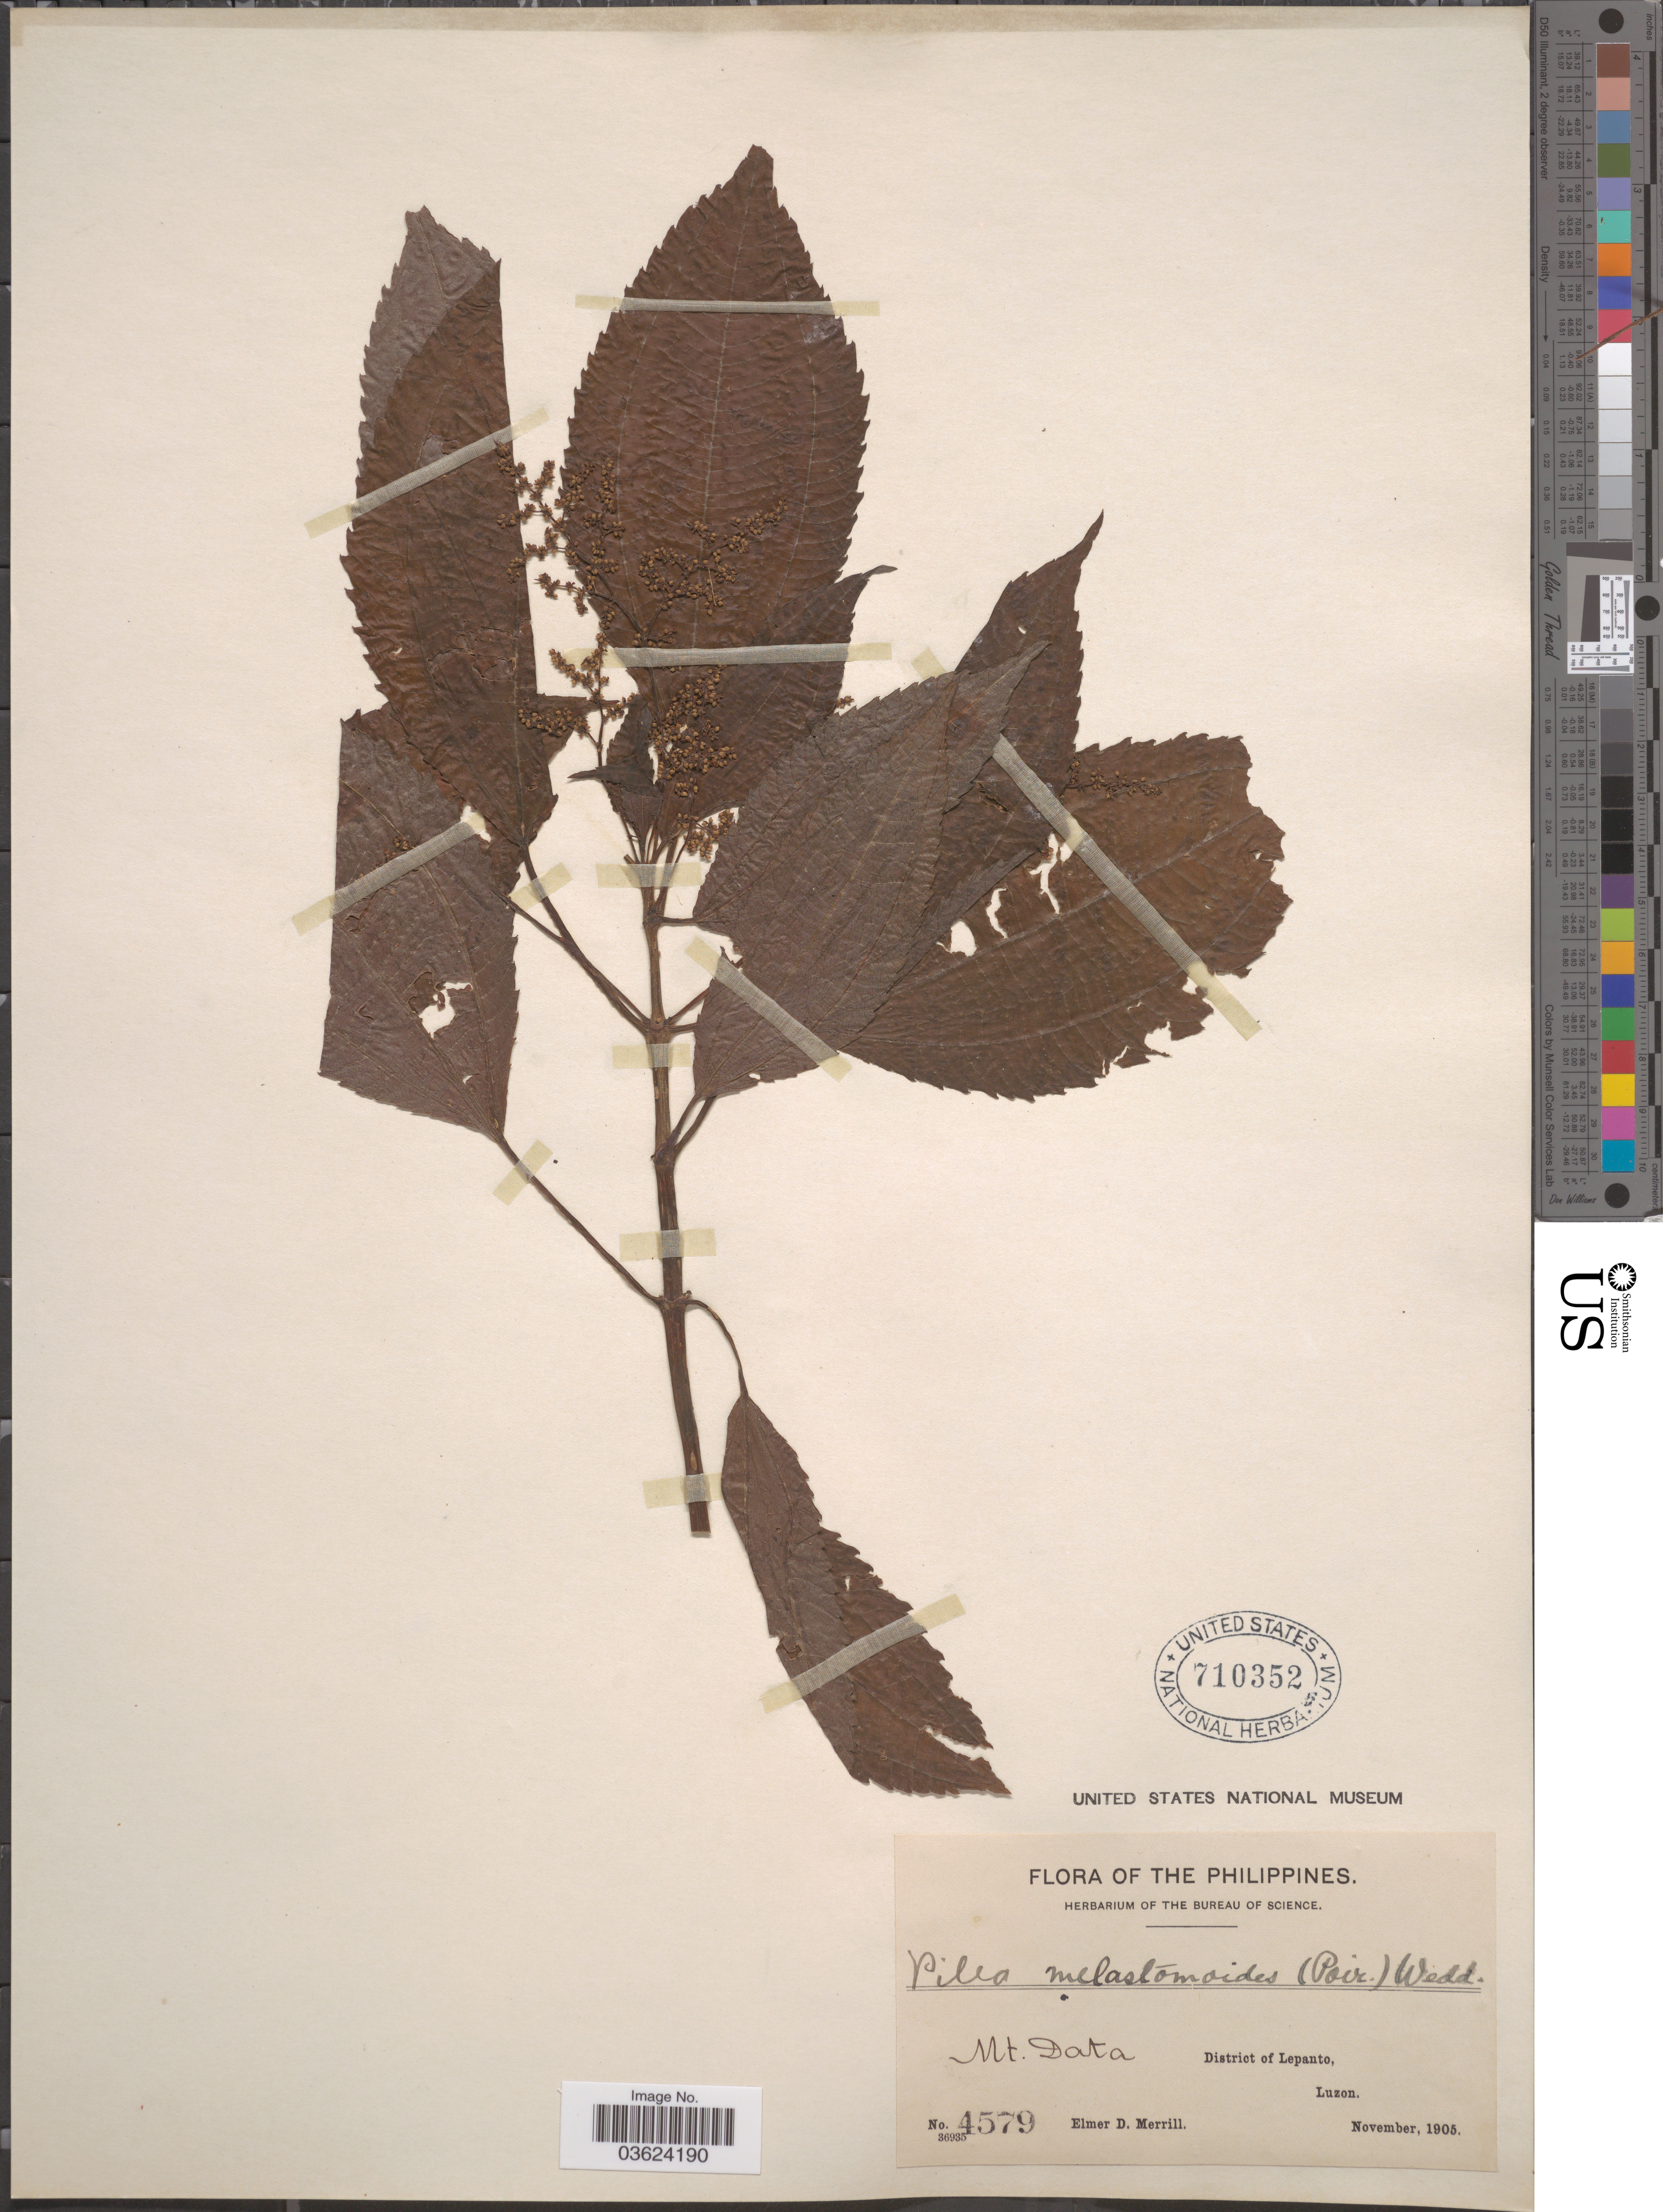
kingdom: Plantae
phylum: Tracheophyta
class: Magnoliopsida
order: Rosales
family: Urticaceae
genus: Pilea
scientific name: Pilea melastomoides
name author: (Spreng.) Urb.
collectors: E. D. Merrill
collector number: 4579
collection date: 1905-11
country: Philippines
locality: Mt. Data. District of Lepanto, Luzon.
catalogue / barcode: US 710352